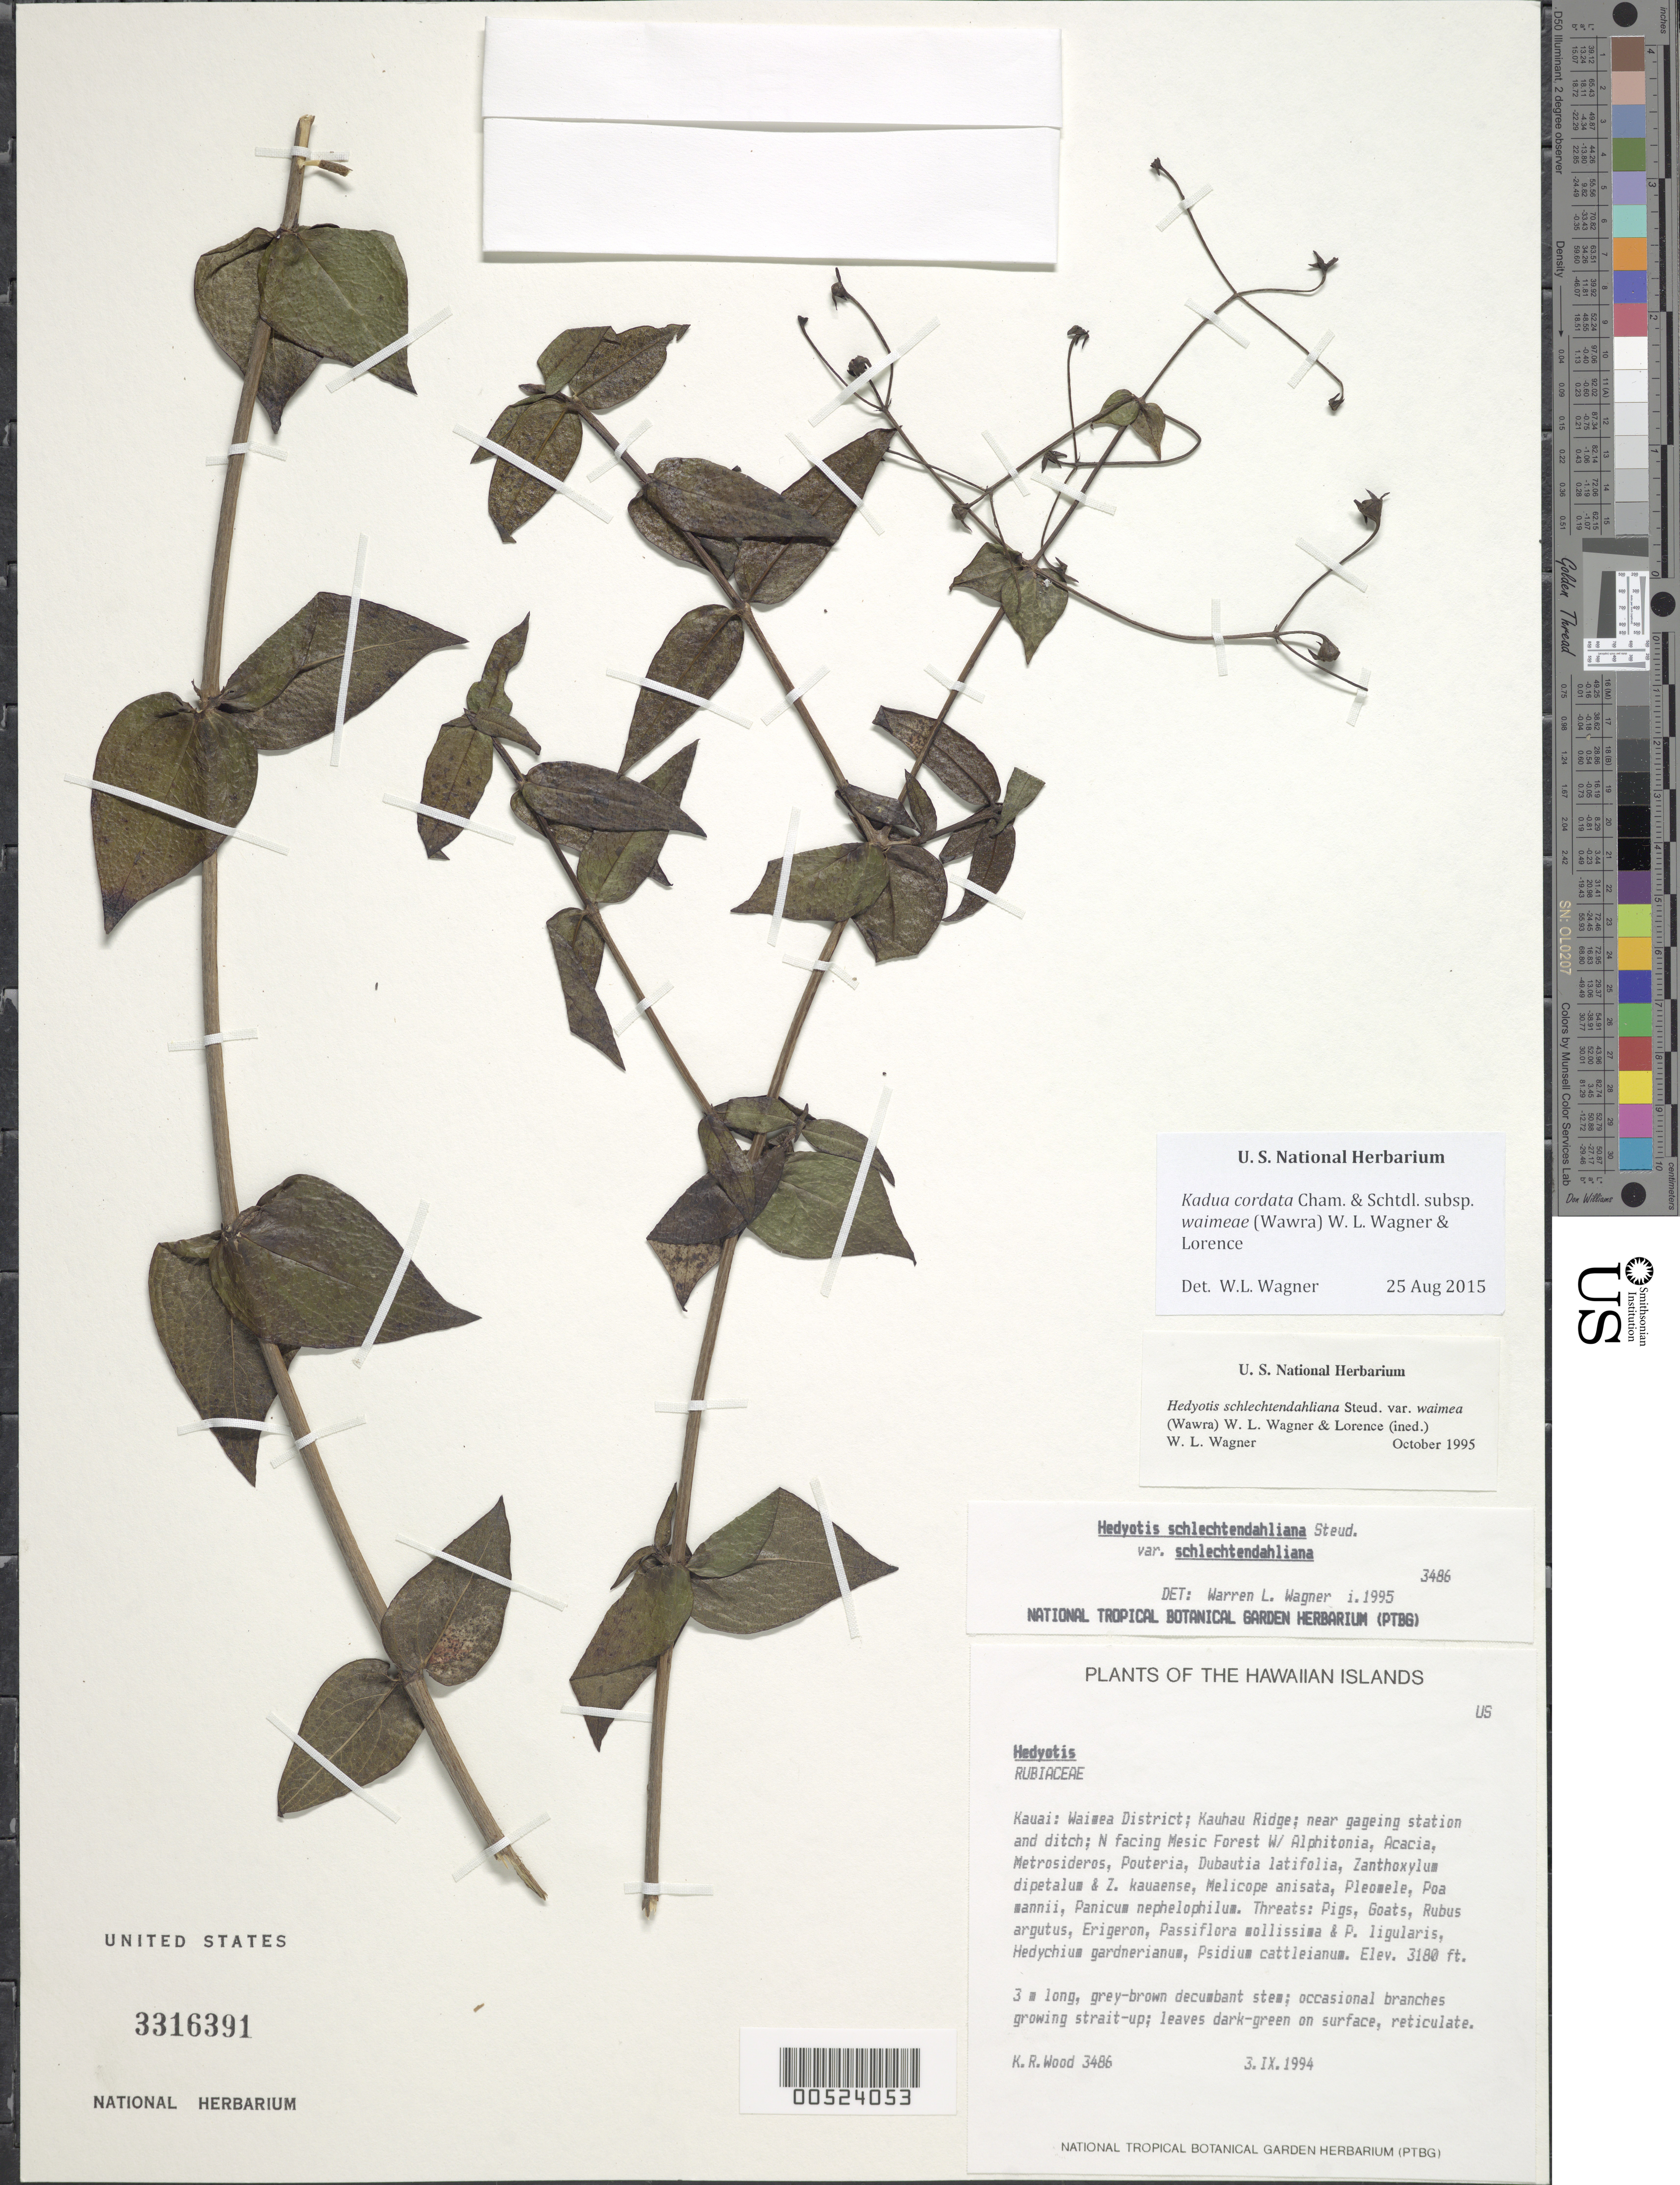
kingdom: Plantae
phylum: Tracheophyta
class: Magnoliopsida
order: Gentianales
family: Rubiaceae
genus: Kadua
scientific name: Kadua cordata subsp. waimeae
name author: (Wawra) W.L. Wagner & Lorence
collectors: K. R. Wood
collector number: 3486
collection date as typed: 3 Sep 1994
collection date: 1994-09-03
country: United States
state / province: Hawaii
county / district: Kauai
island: Kaua'i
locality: Waimea Dist, Kauhau Ridge, near gageing station and ditch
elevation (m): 969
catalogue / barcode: US 3316391